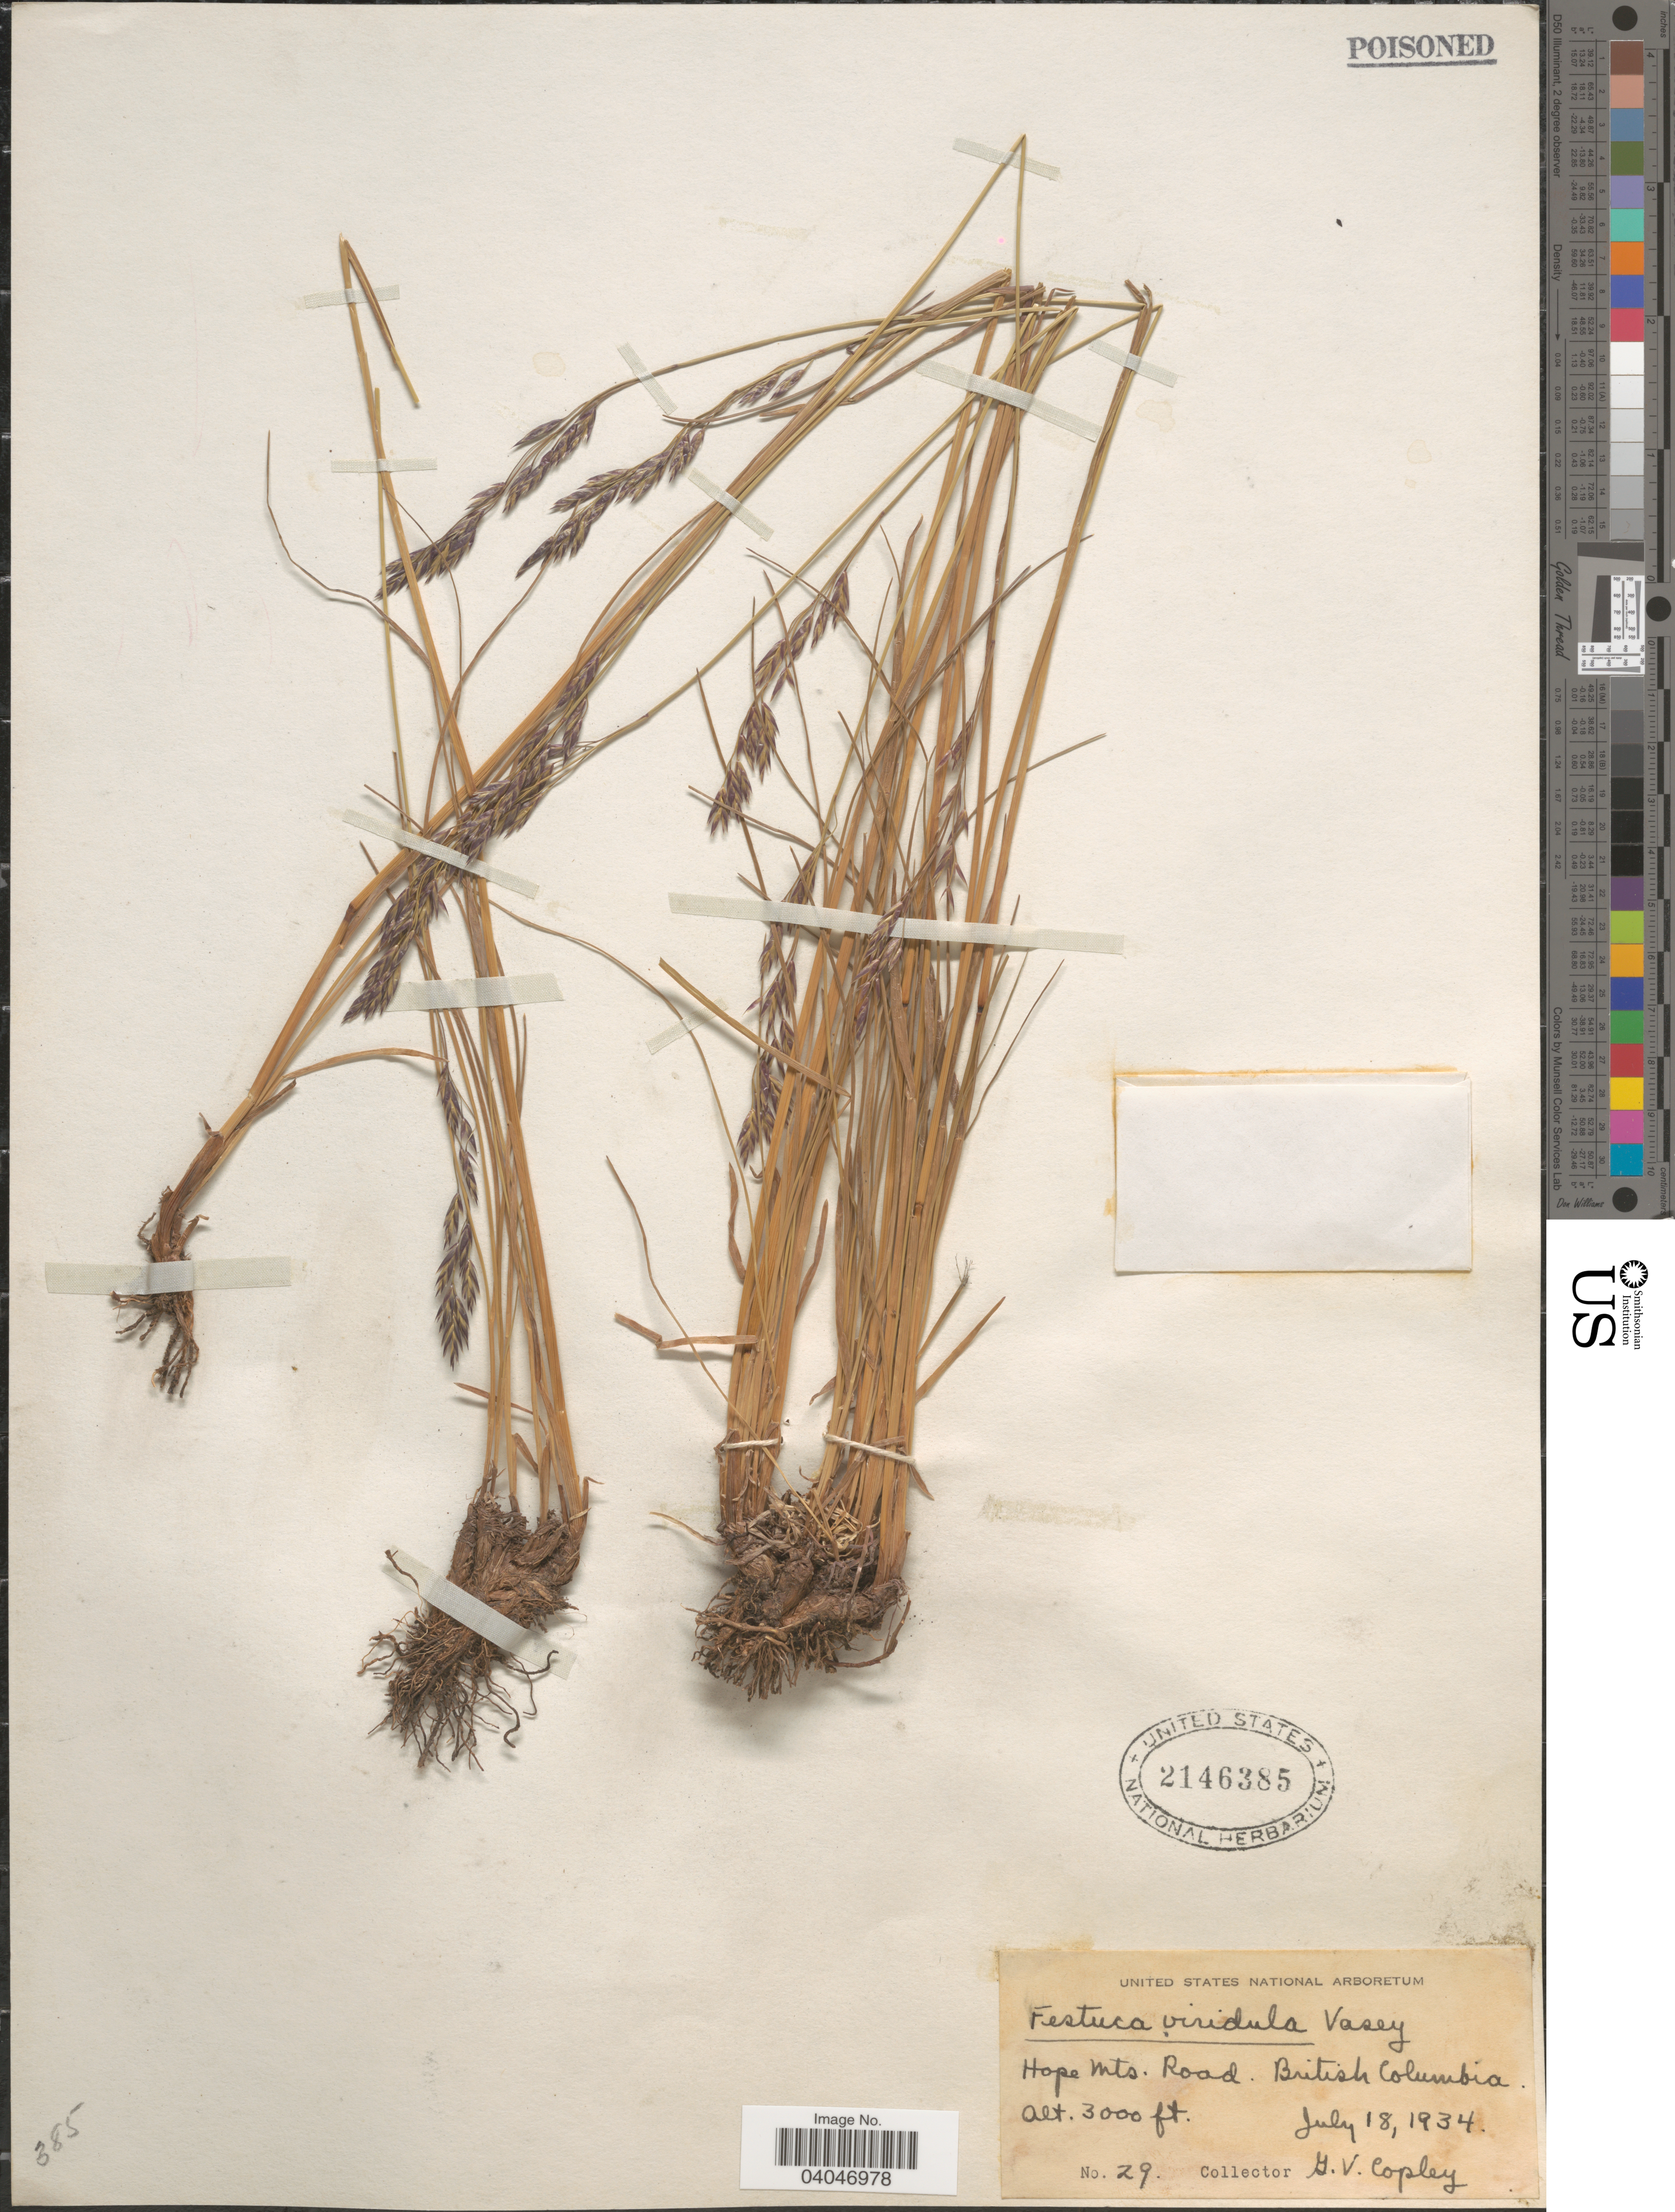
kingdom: Plantae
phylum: Tracheophyta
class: Liliopsida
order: Poales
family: Poaceae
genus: Festuca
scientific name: Festuca viridula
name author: Vasey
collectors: G. Copley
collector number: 29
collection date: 1934-07-18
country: Canada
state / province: British Columbia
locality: Hope Mts. Road.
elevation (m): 914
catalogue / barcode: US 2146385